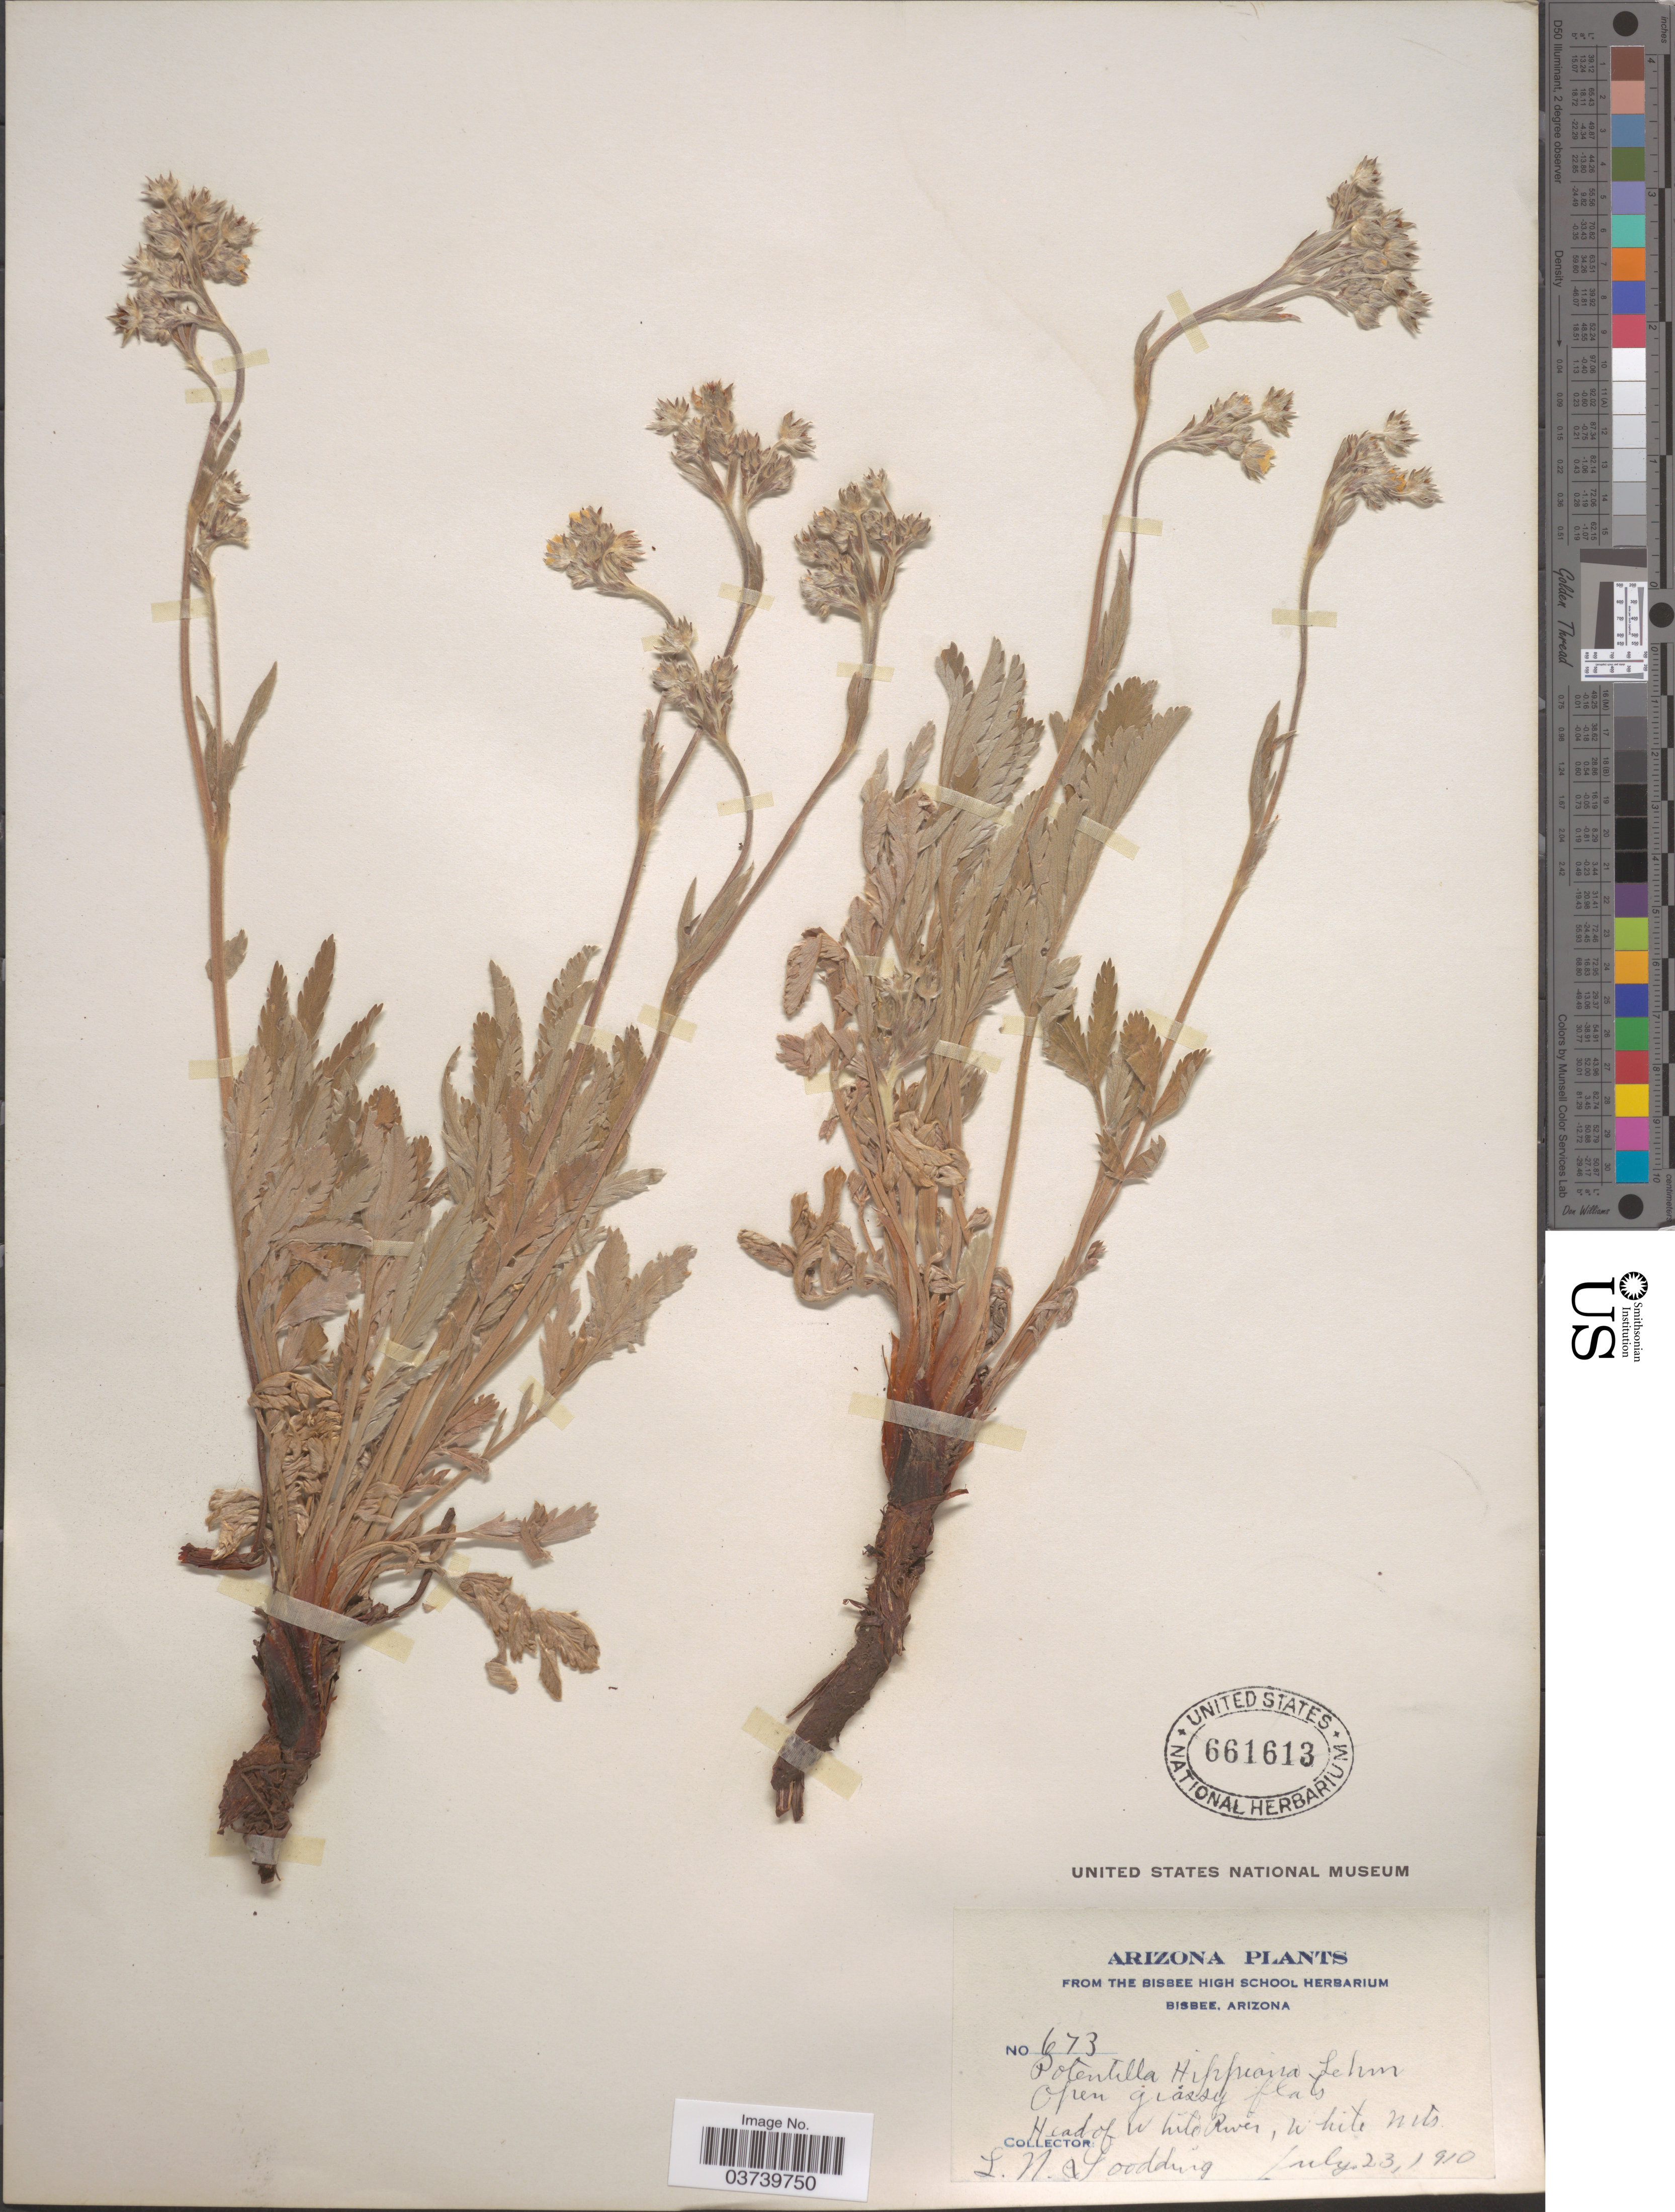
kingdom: Plantae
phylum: Tracheophyta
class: Magnoliopsida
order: Rosales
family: Rosaceae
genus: Potentilla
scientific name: Potentilla hippiana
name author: Lehm.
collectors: L. N. Goodding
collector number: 673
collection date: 1910-07-23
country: United States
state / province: Arizona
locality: Open grassy flats. Head of White River, White Mts.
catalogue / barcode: US 661613